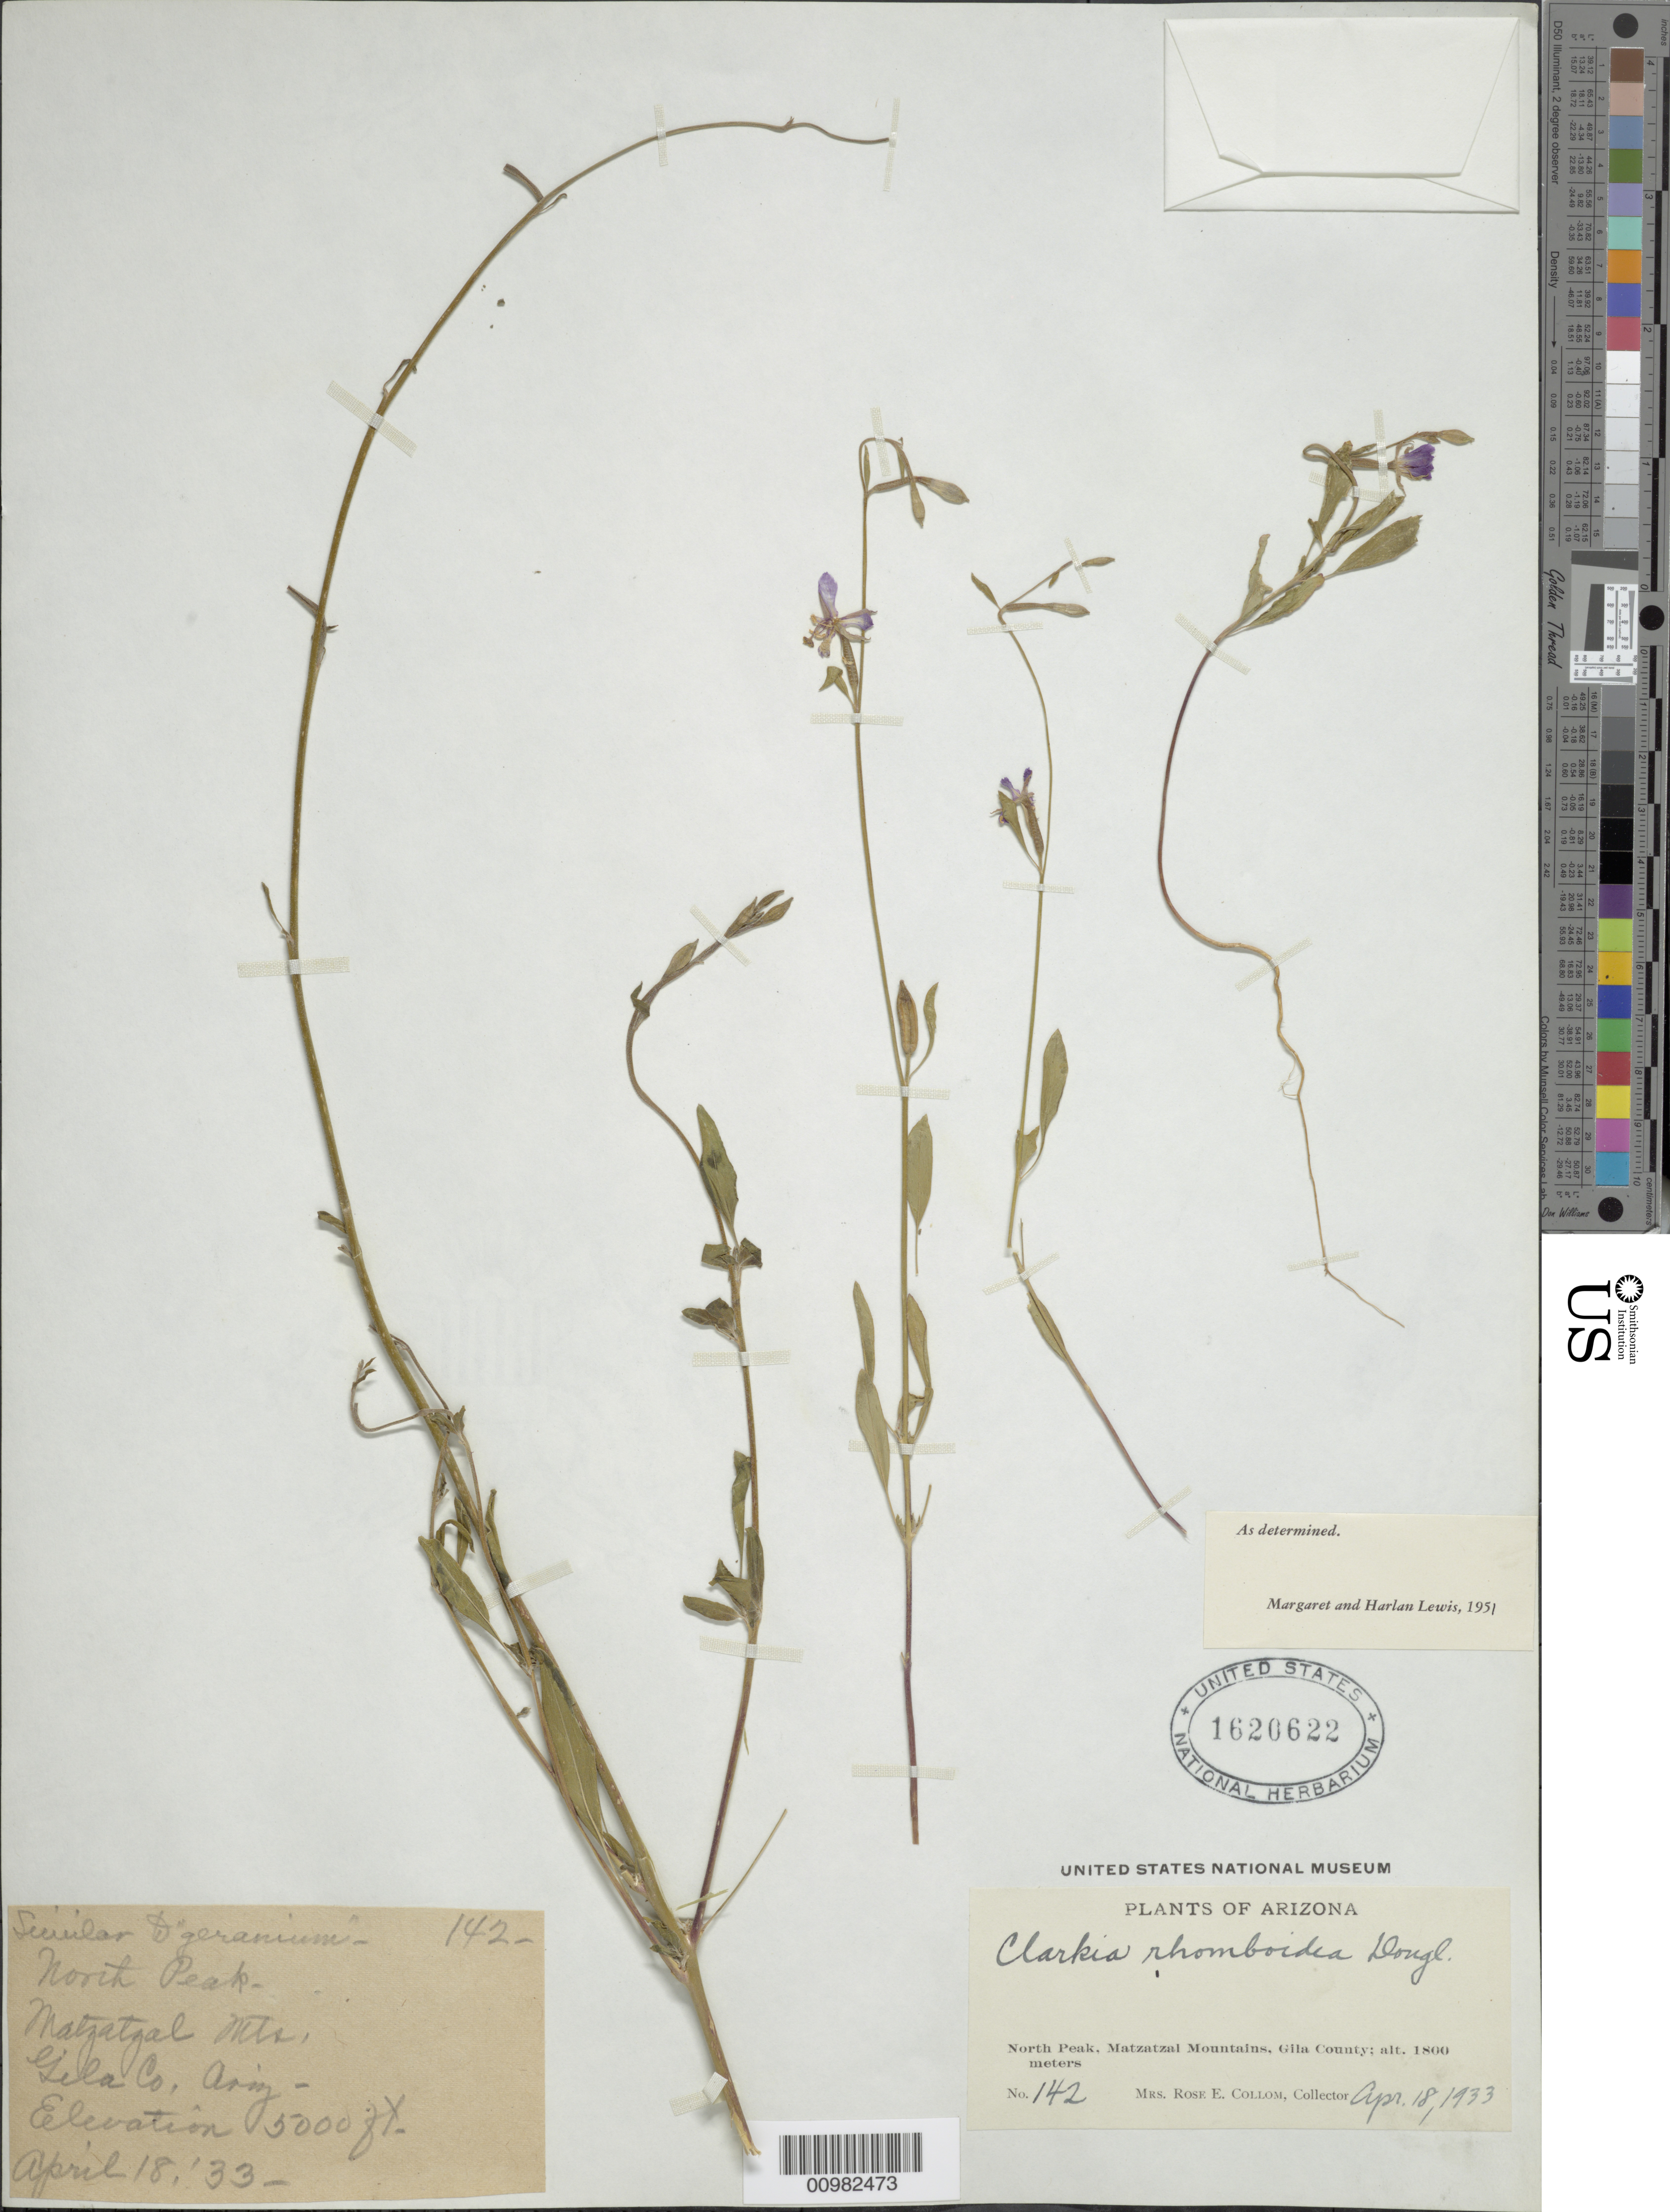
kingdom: Plantae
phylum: Tracheophyta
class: Magnoliopsida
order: Myrtales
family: Onagraceae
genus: Clarkia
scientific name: Clarkia rhomboidea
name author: Douglas ex Hook.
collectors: R. E. Collom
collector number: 142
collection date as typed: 18 Apr 1933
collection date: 1933-04-18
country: United States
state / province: Arizona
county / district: Gila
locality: Matzatzal Mts.; North Peak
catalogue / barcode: US 1620622